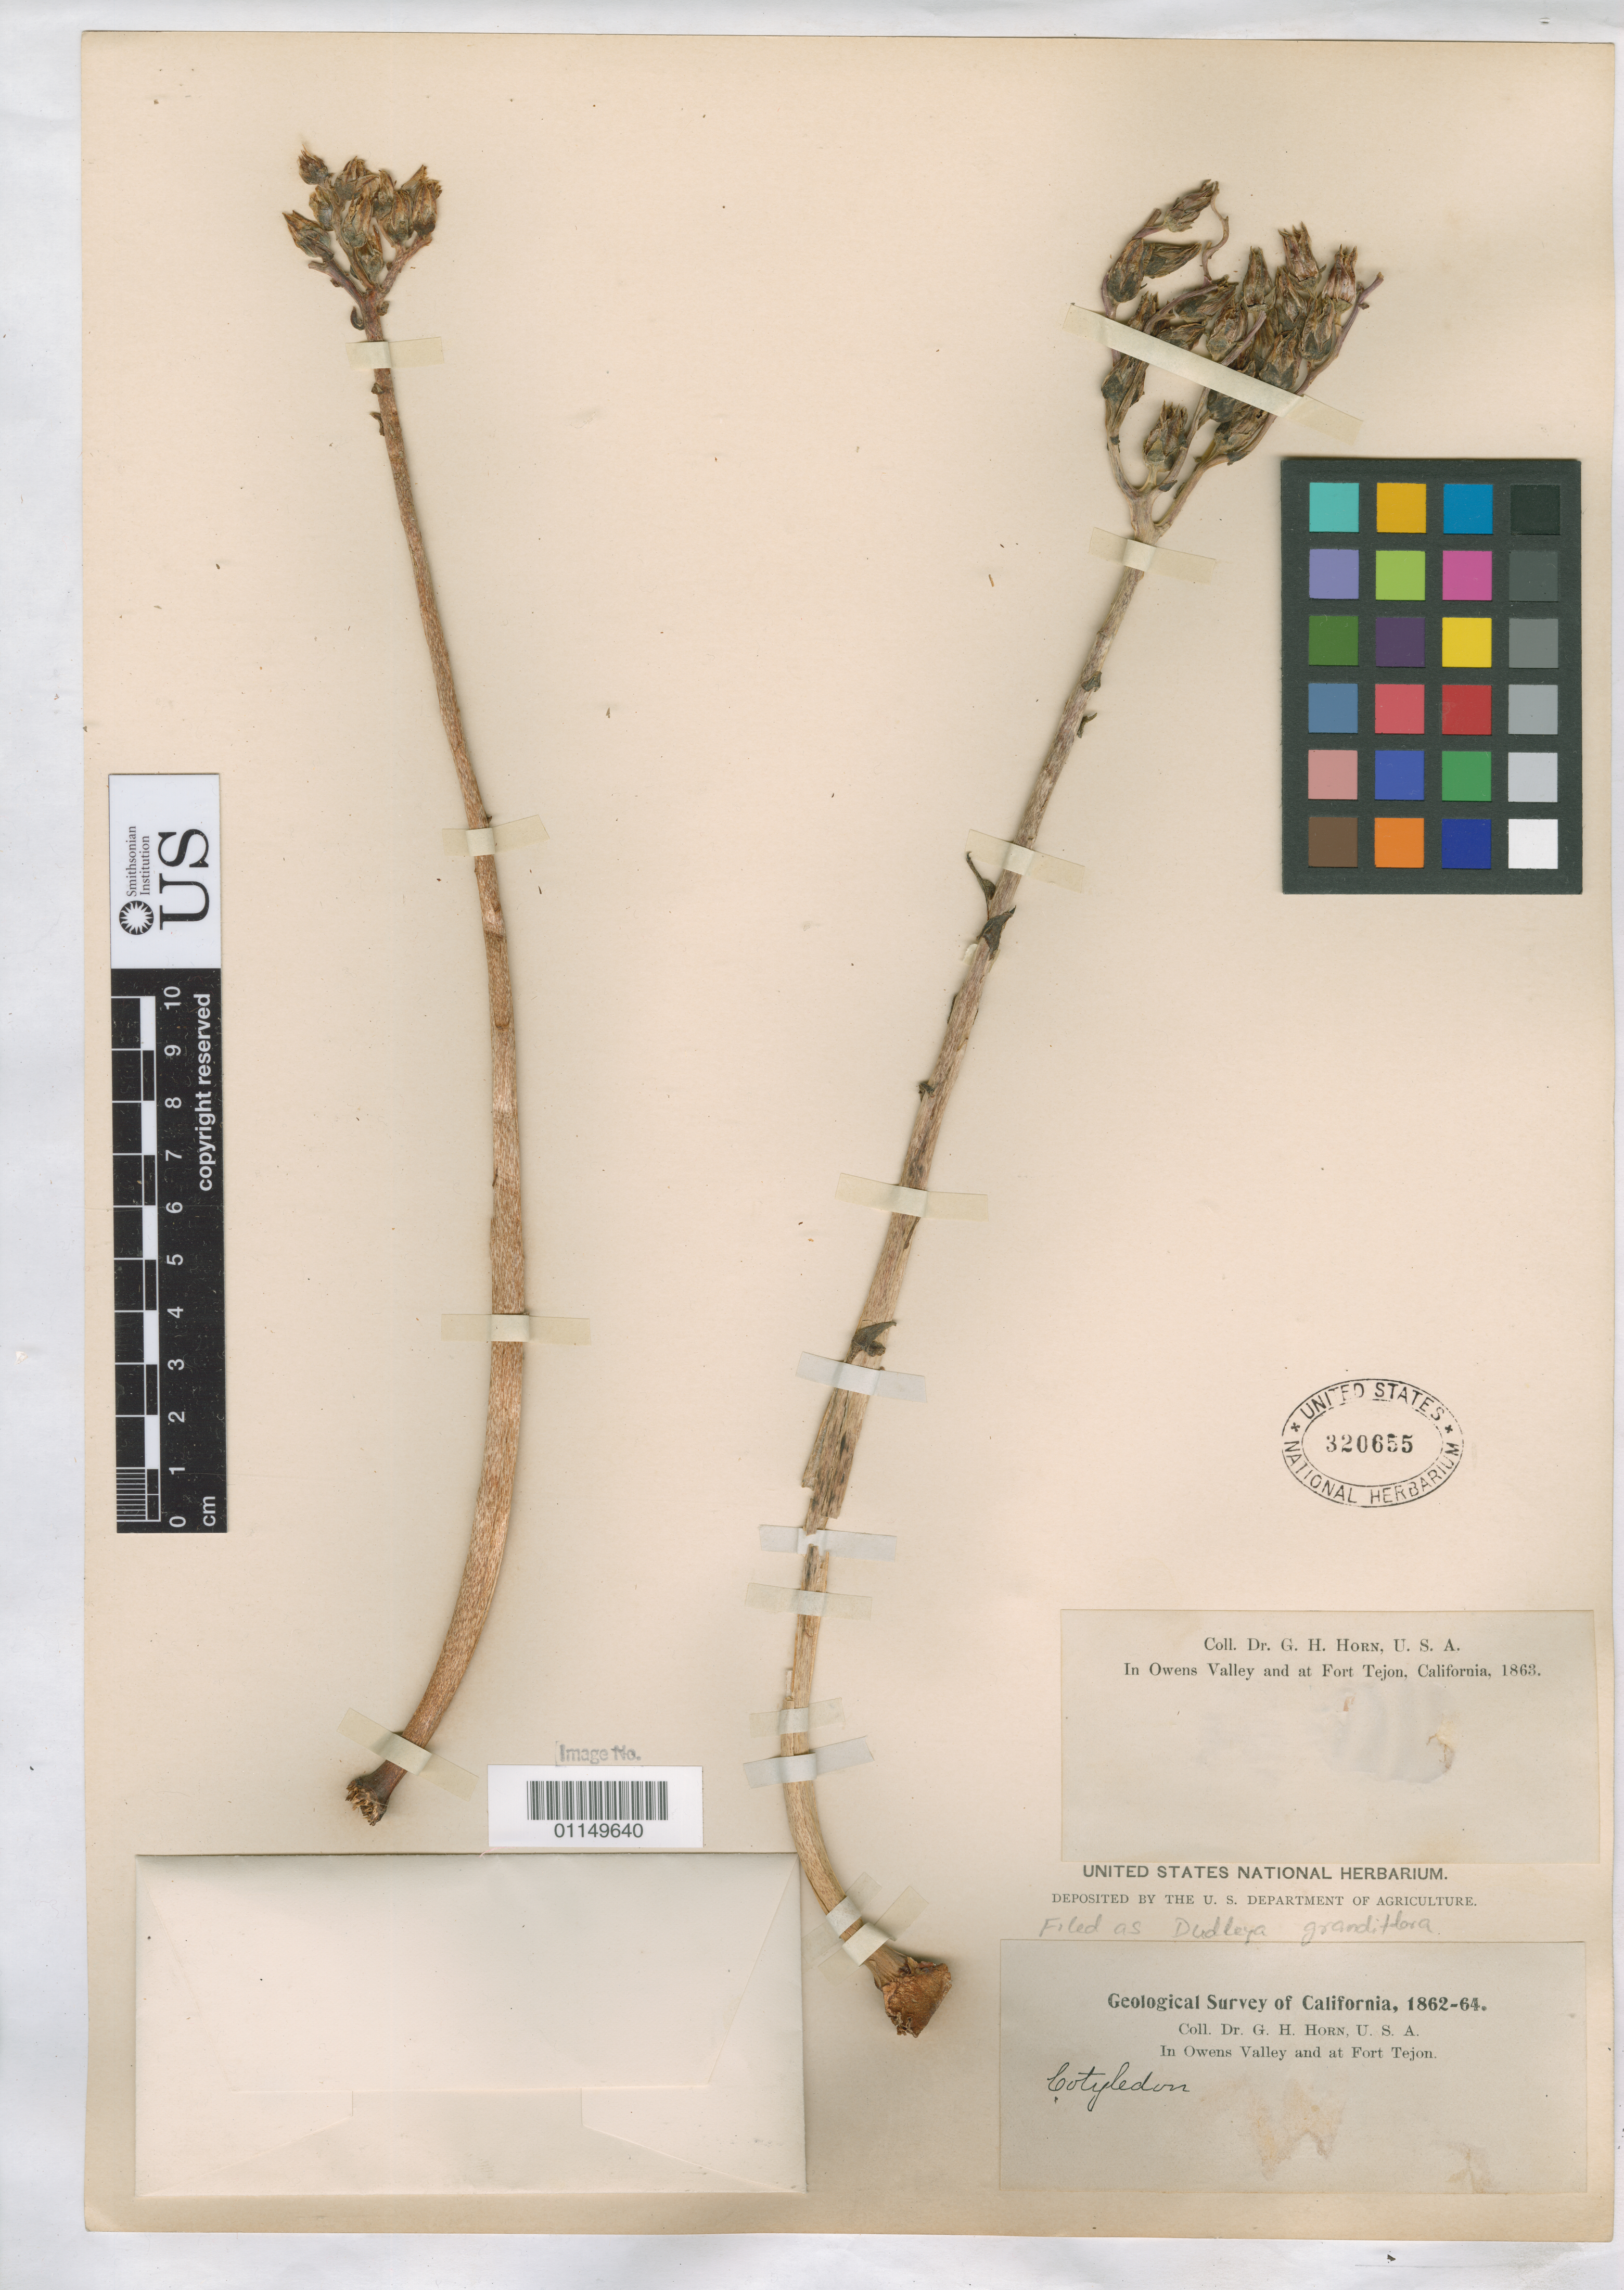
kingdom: Plantae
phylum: Tracheophyta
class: Magnoliopsida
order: Saxifragales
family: Crassulaceae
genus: Dudleya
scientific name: Dudleya grandiflora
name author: Rose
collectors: G. Horn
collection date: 1863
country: United States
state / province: California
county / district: Kern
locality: In Owens Valley and at Fort Tejon.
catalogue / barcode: US 320655